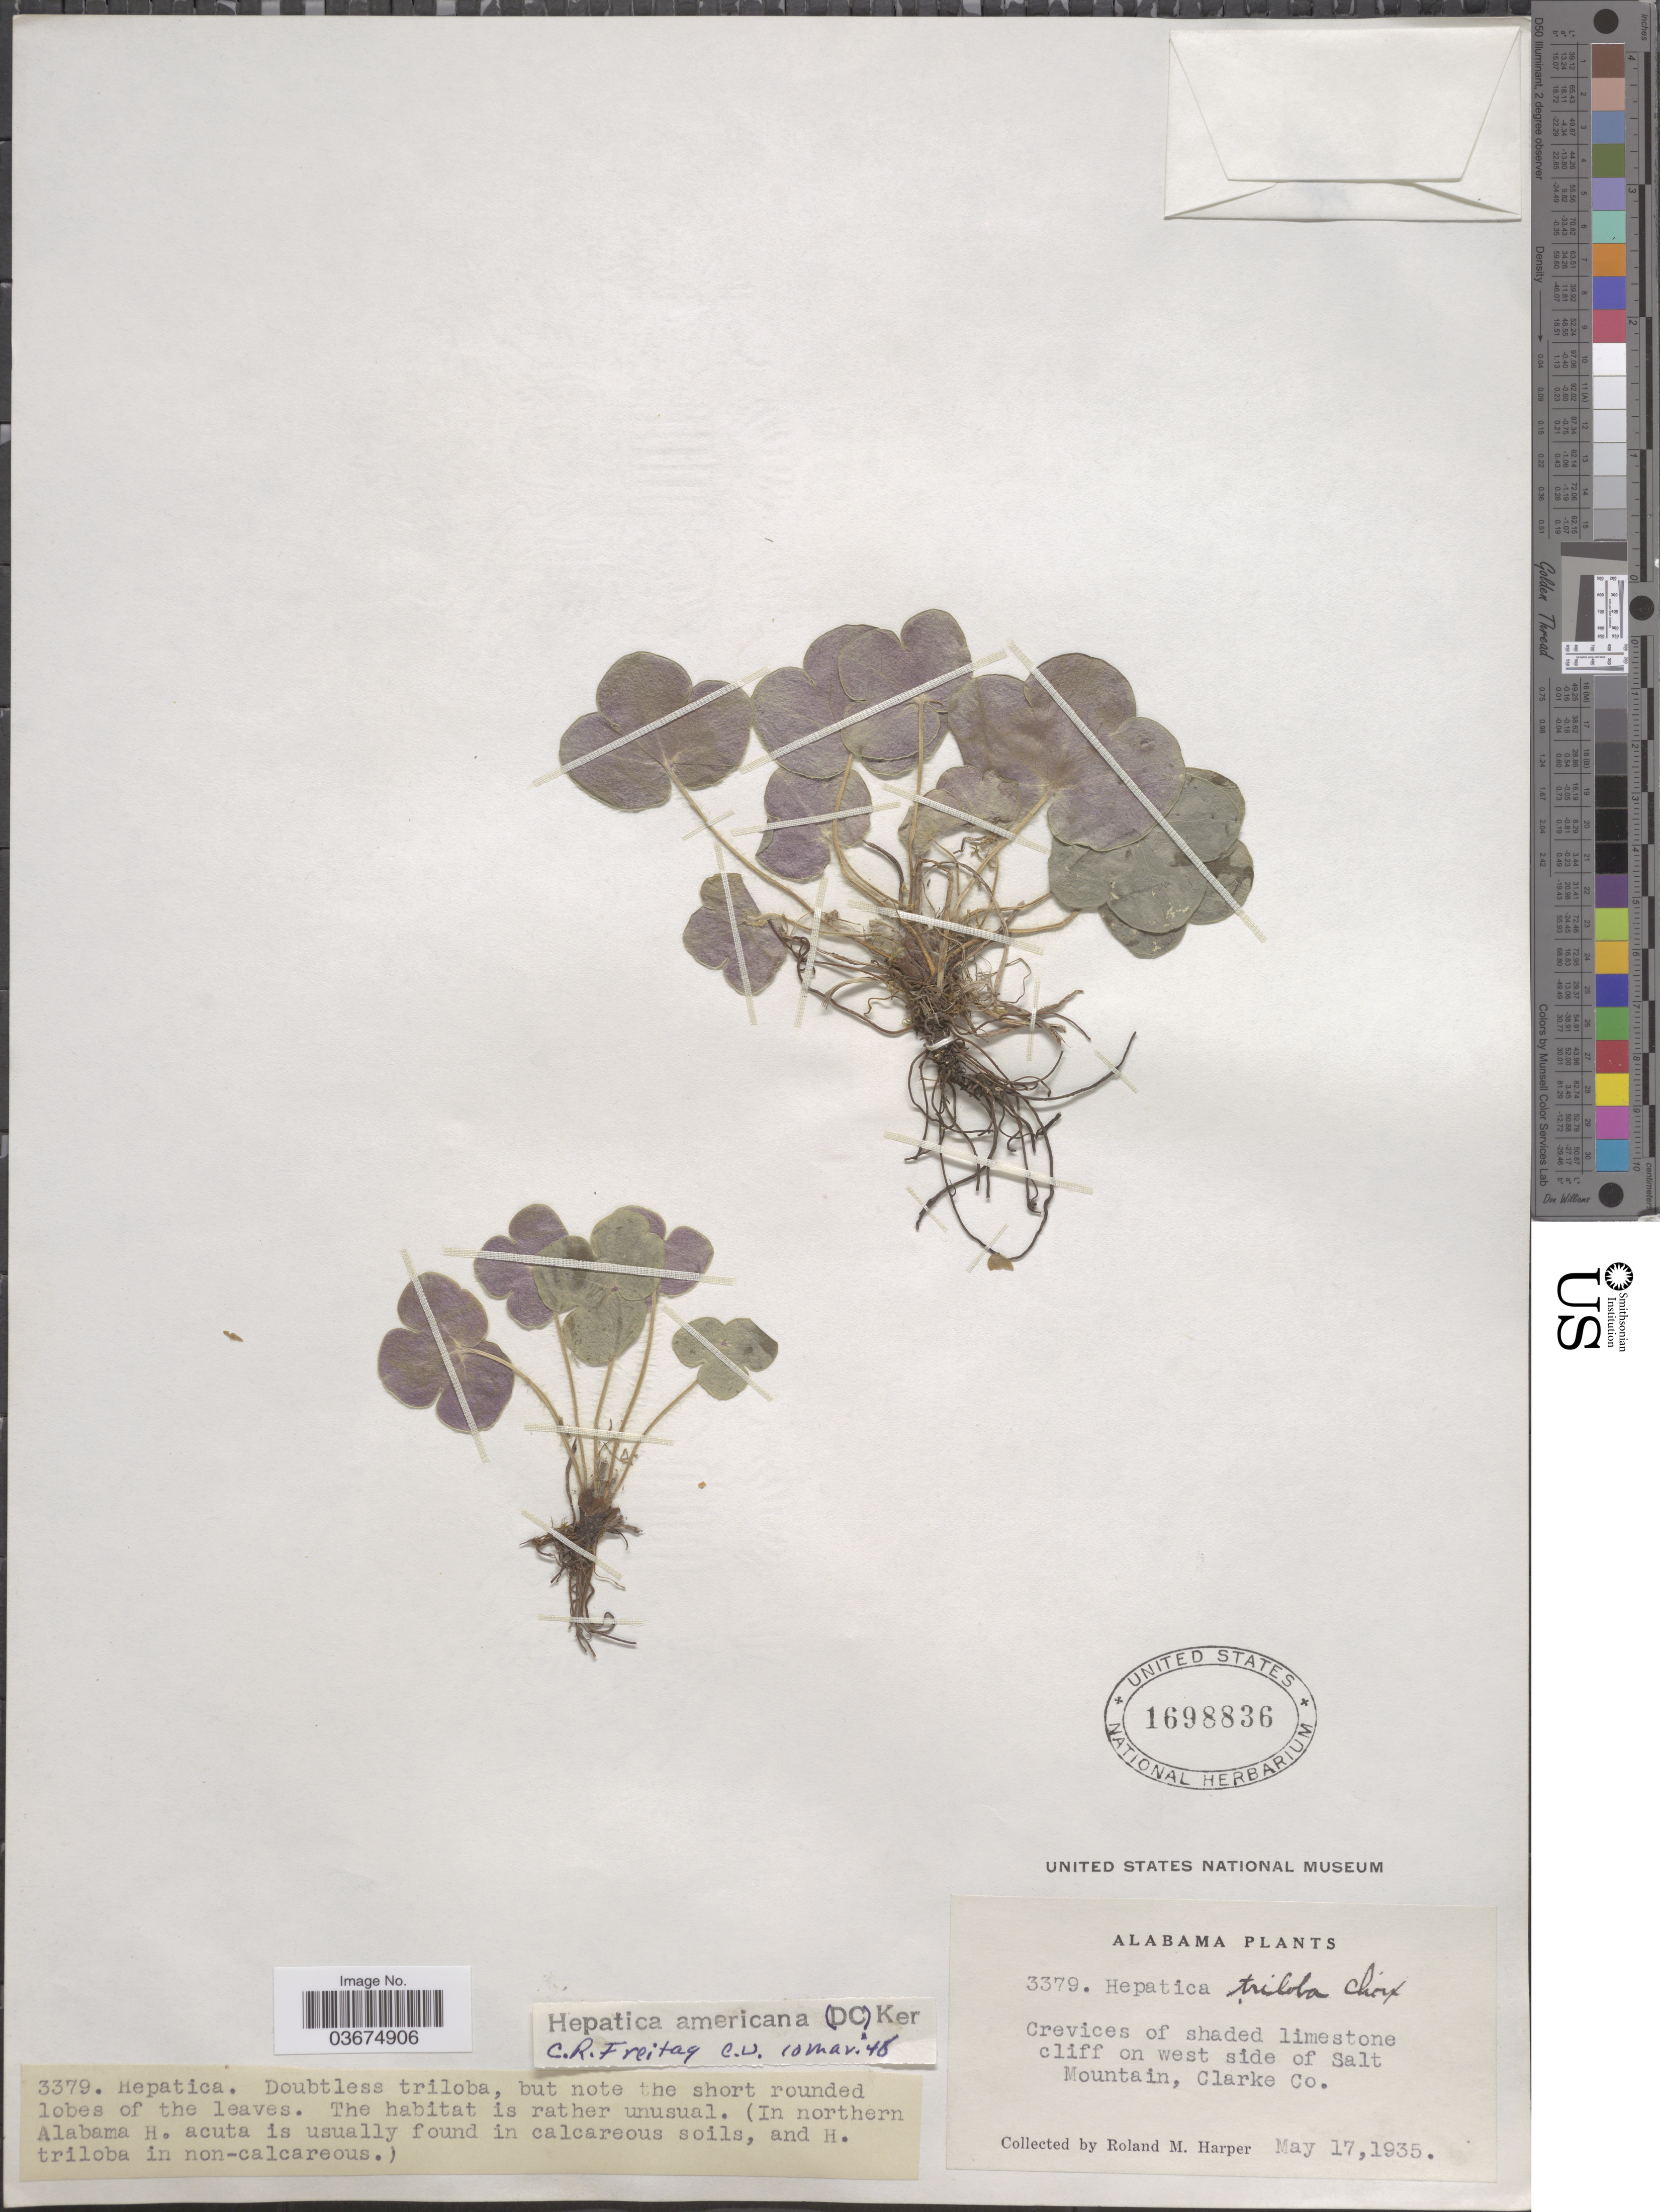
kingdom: Plantae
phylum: Tracheophyta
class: Magnoliopsida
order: Ranunculales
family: Ranunculaceae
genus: Hepatica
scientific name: Hepatica americana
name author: (DC.) Ker Gawl.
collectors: R. M. Harper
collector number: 3379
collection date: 1935-05-17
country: United States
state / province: Alabama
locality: In northern Alabama. On west side of Salt Mountain, Clarke Co.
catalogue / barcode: US 1698836